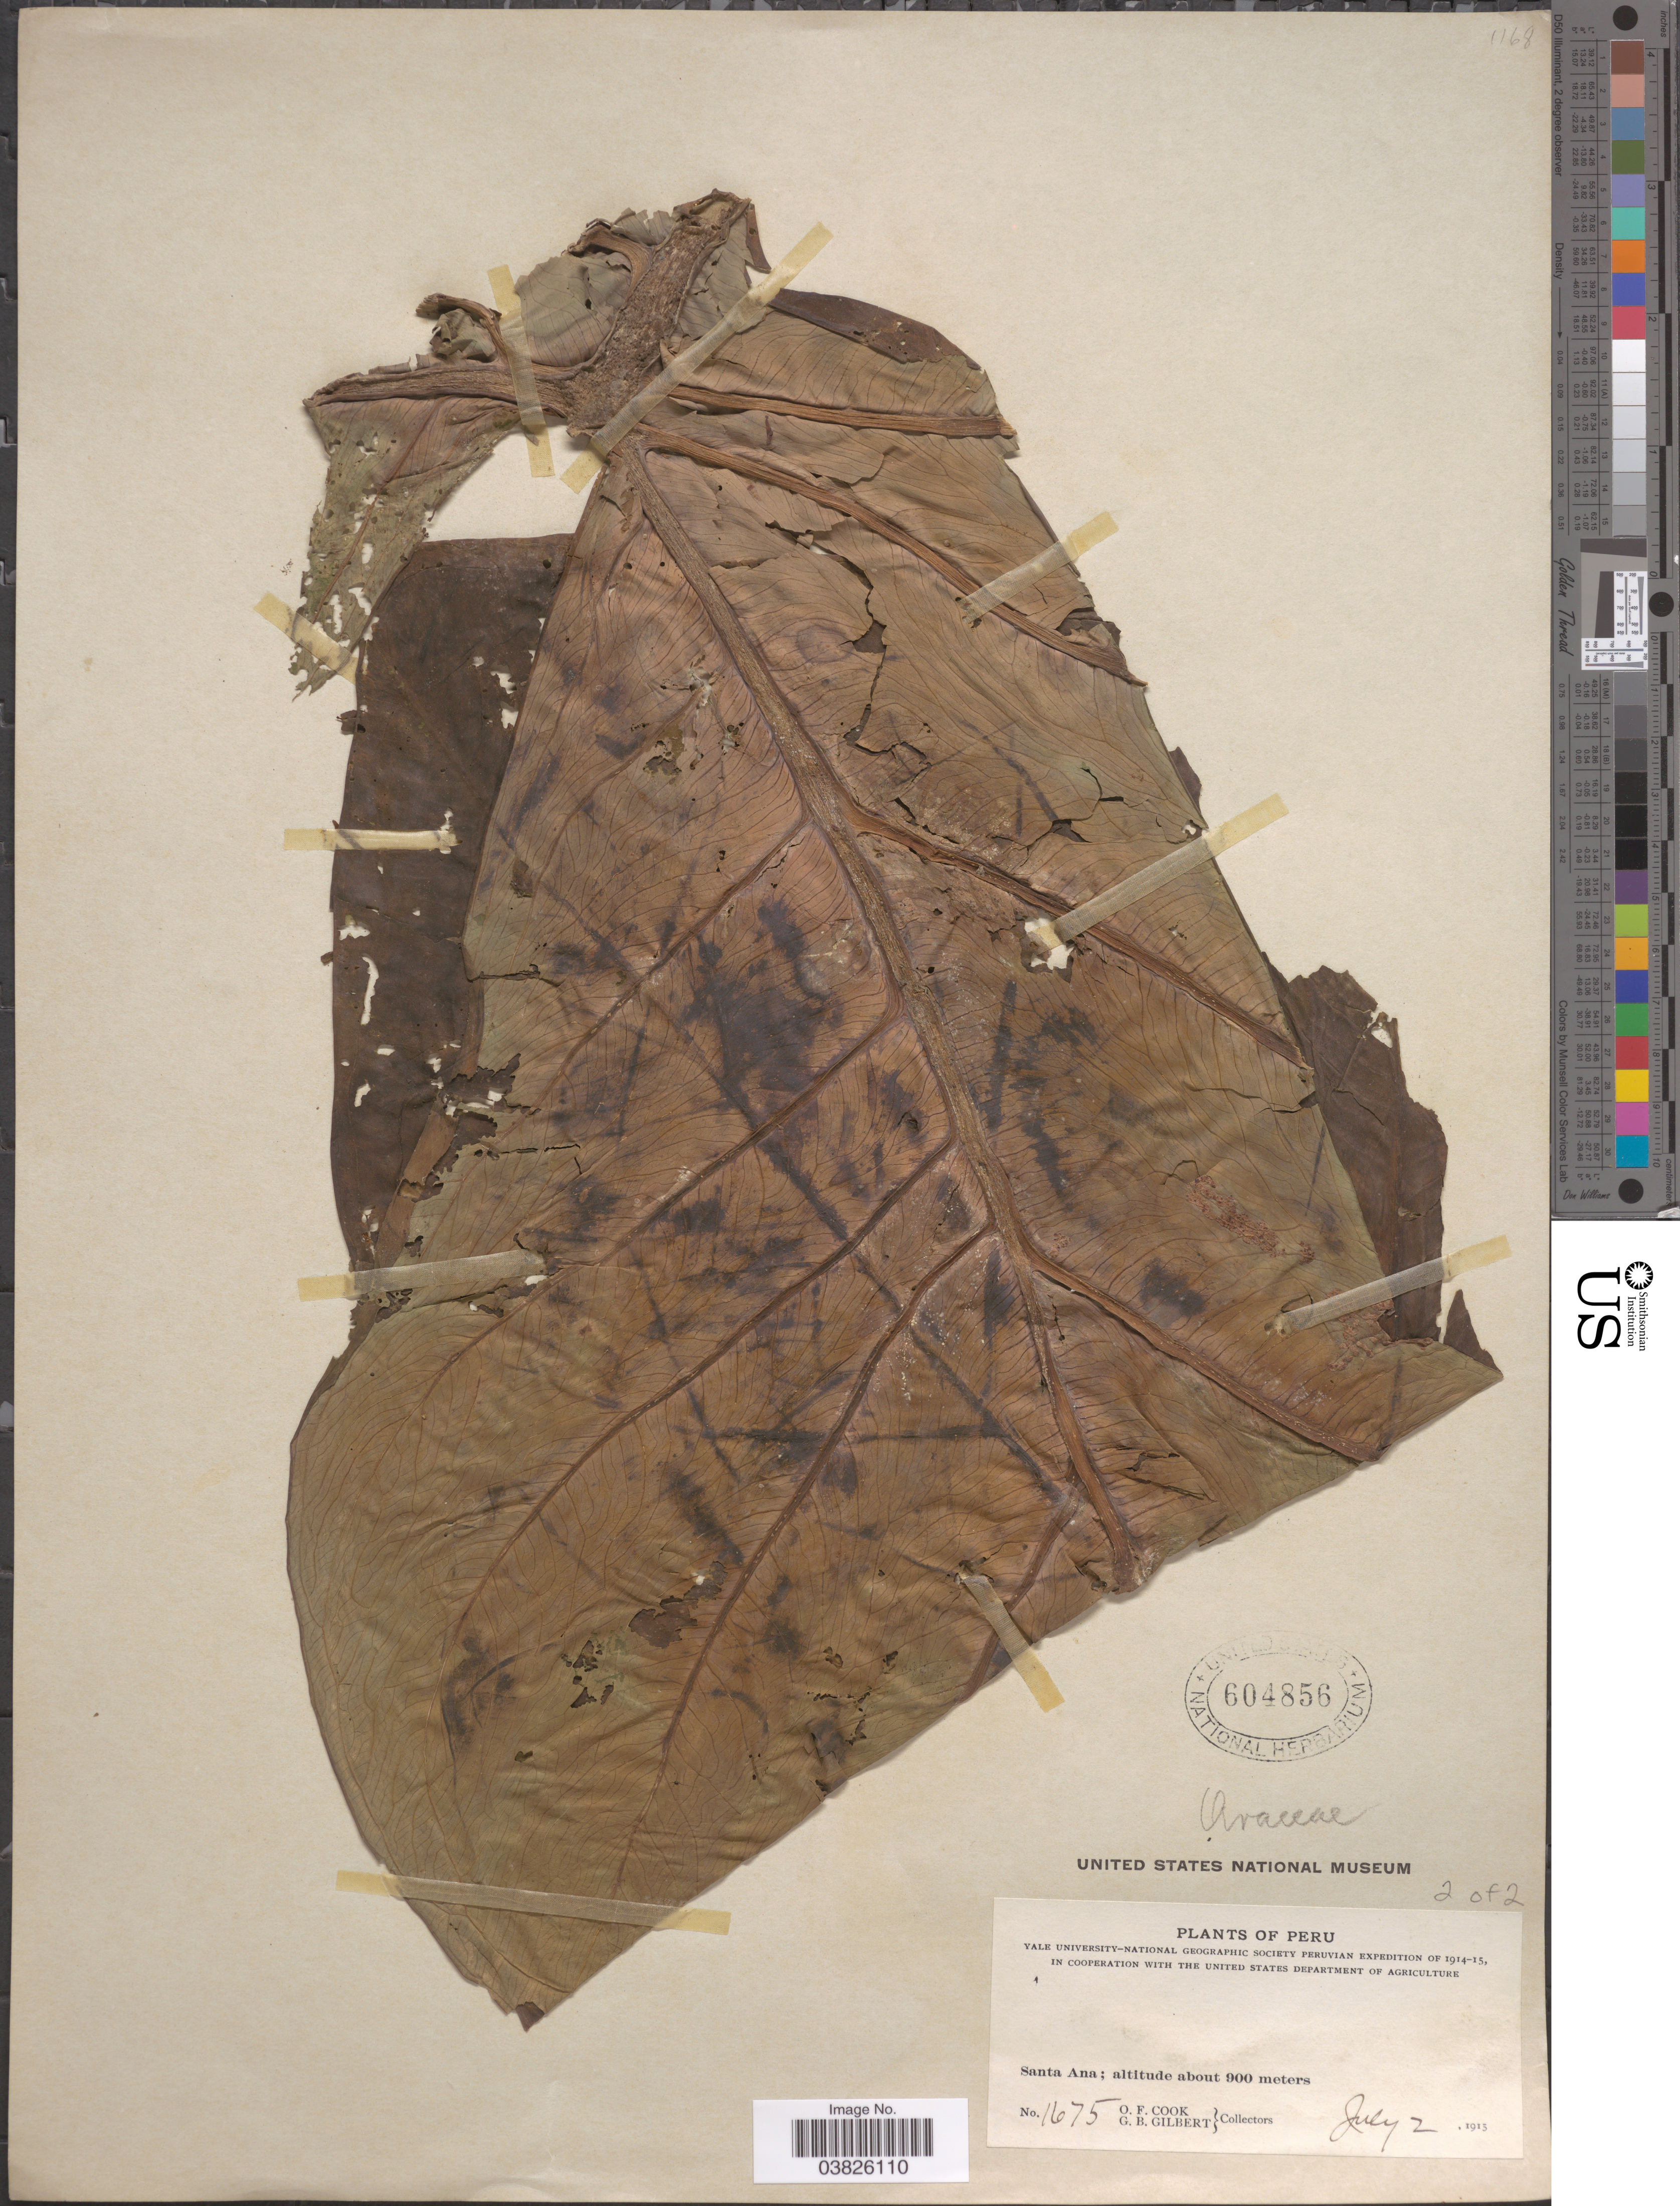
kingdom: Plantae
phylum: Tracheophyta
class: Liliopsida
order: Alismatales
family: Araceae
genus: Xanthosoma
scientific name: Xanthosoma sp.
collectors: O. F. Cook & G. B. Gilbert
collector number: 1675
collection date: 1915-07-02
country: Peru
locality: Santa Ana.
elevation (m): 900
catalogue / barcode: US 604856